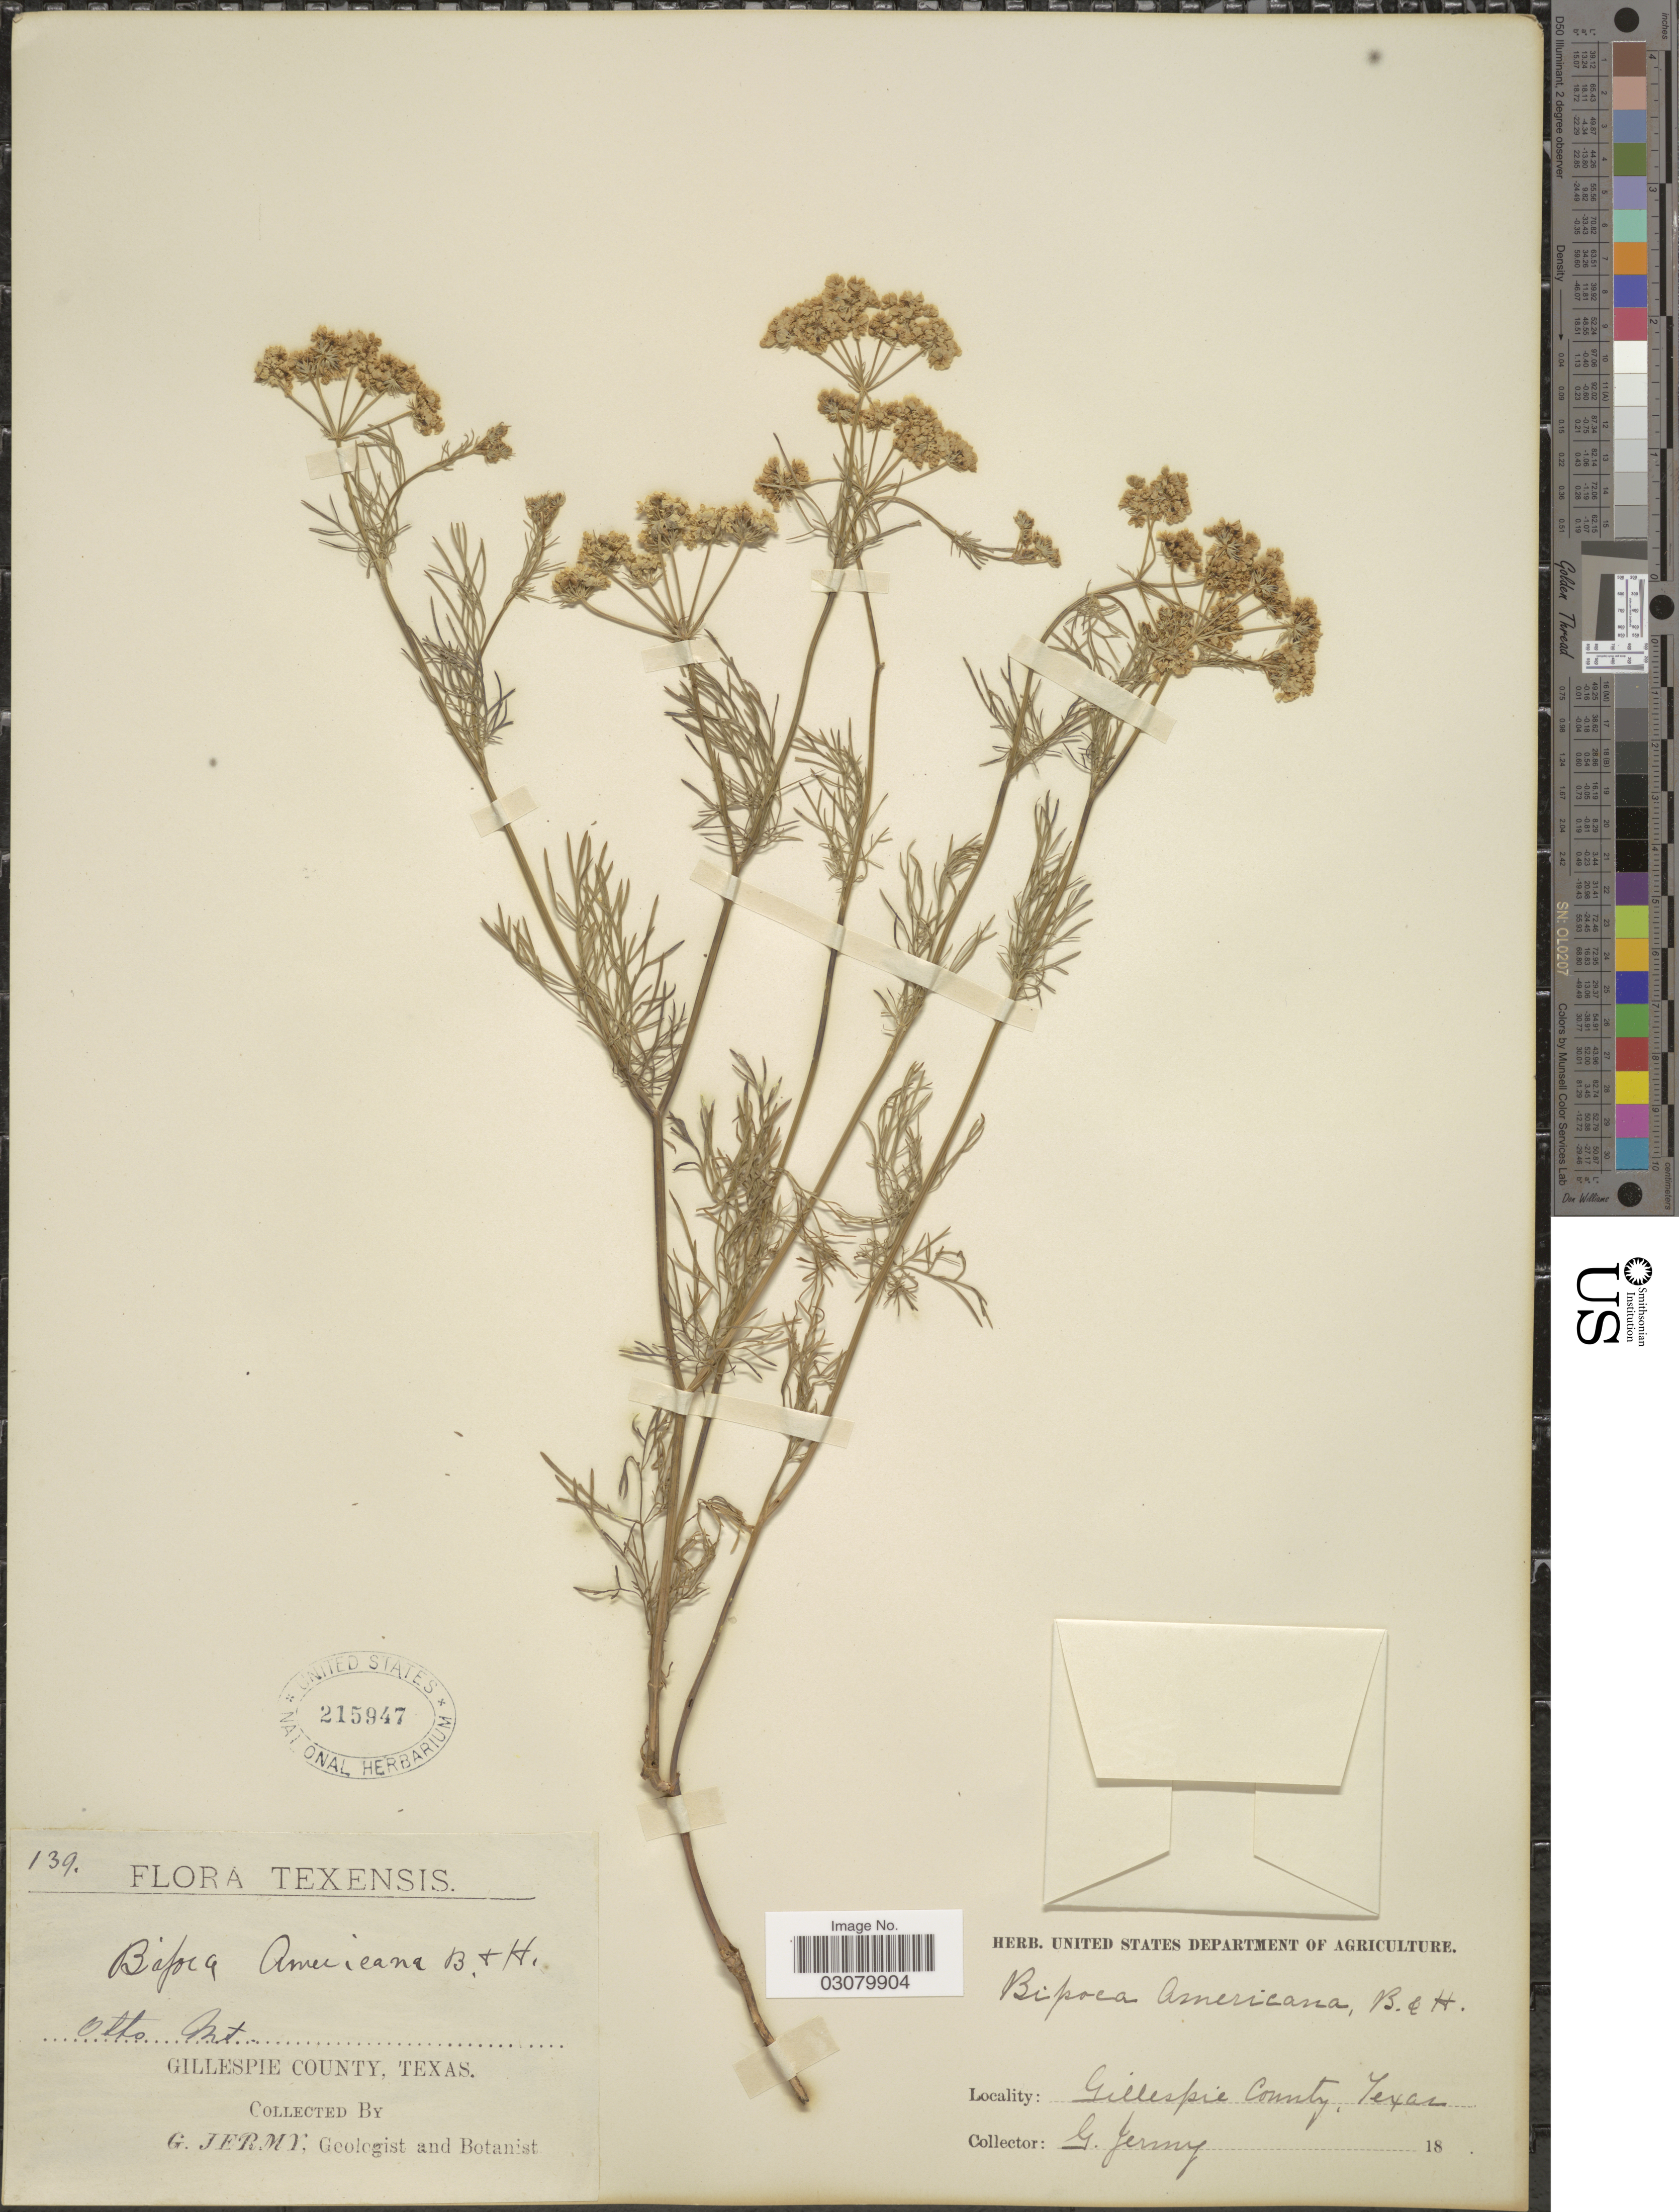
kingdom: Plantae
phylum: Tracheophyta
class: Magnoliopsida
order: Apiales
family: Apiaceae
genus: Bifora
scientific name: Bifora americana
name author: (DC.) Benth. & Hook. f. ex S. Watson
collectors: G. Jermy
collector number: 139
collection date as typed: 18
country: United States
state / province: Texas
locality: Gillespie County. Otto Mt.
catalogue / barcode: US 215947